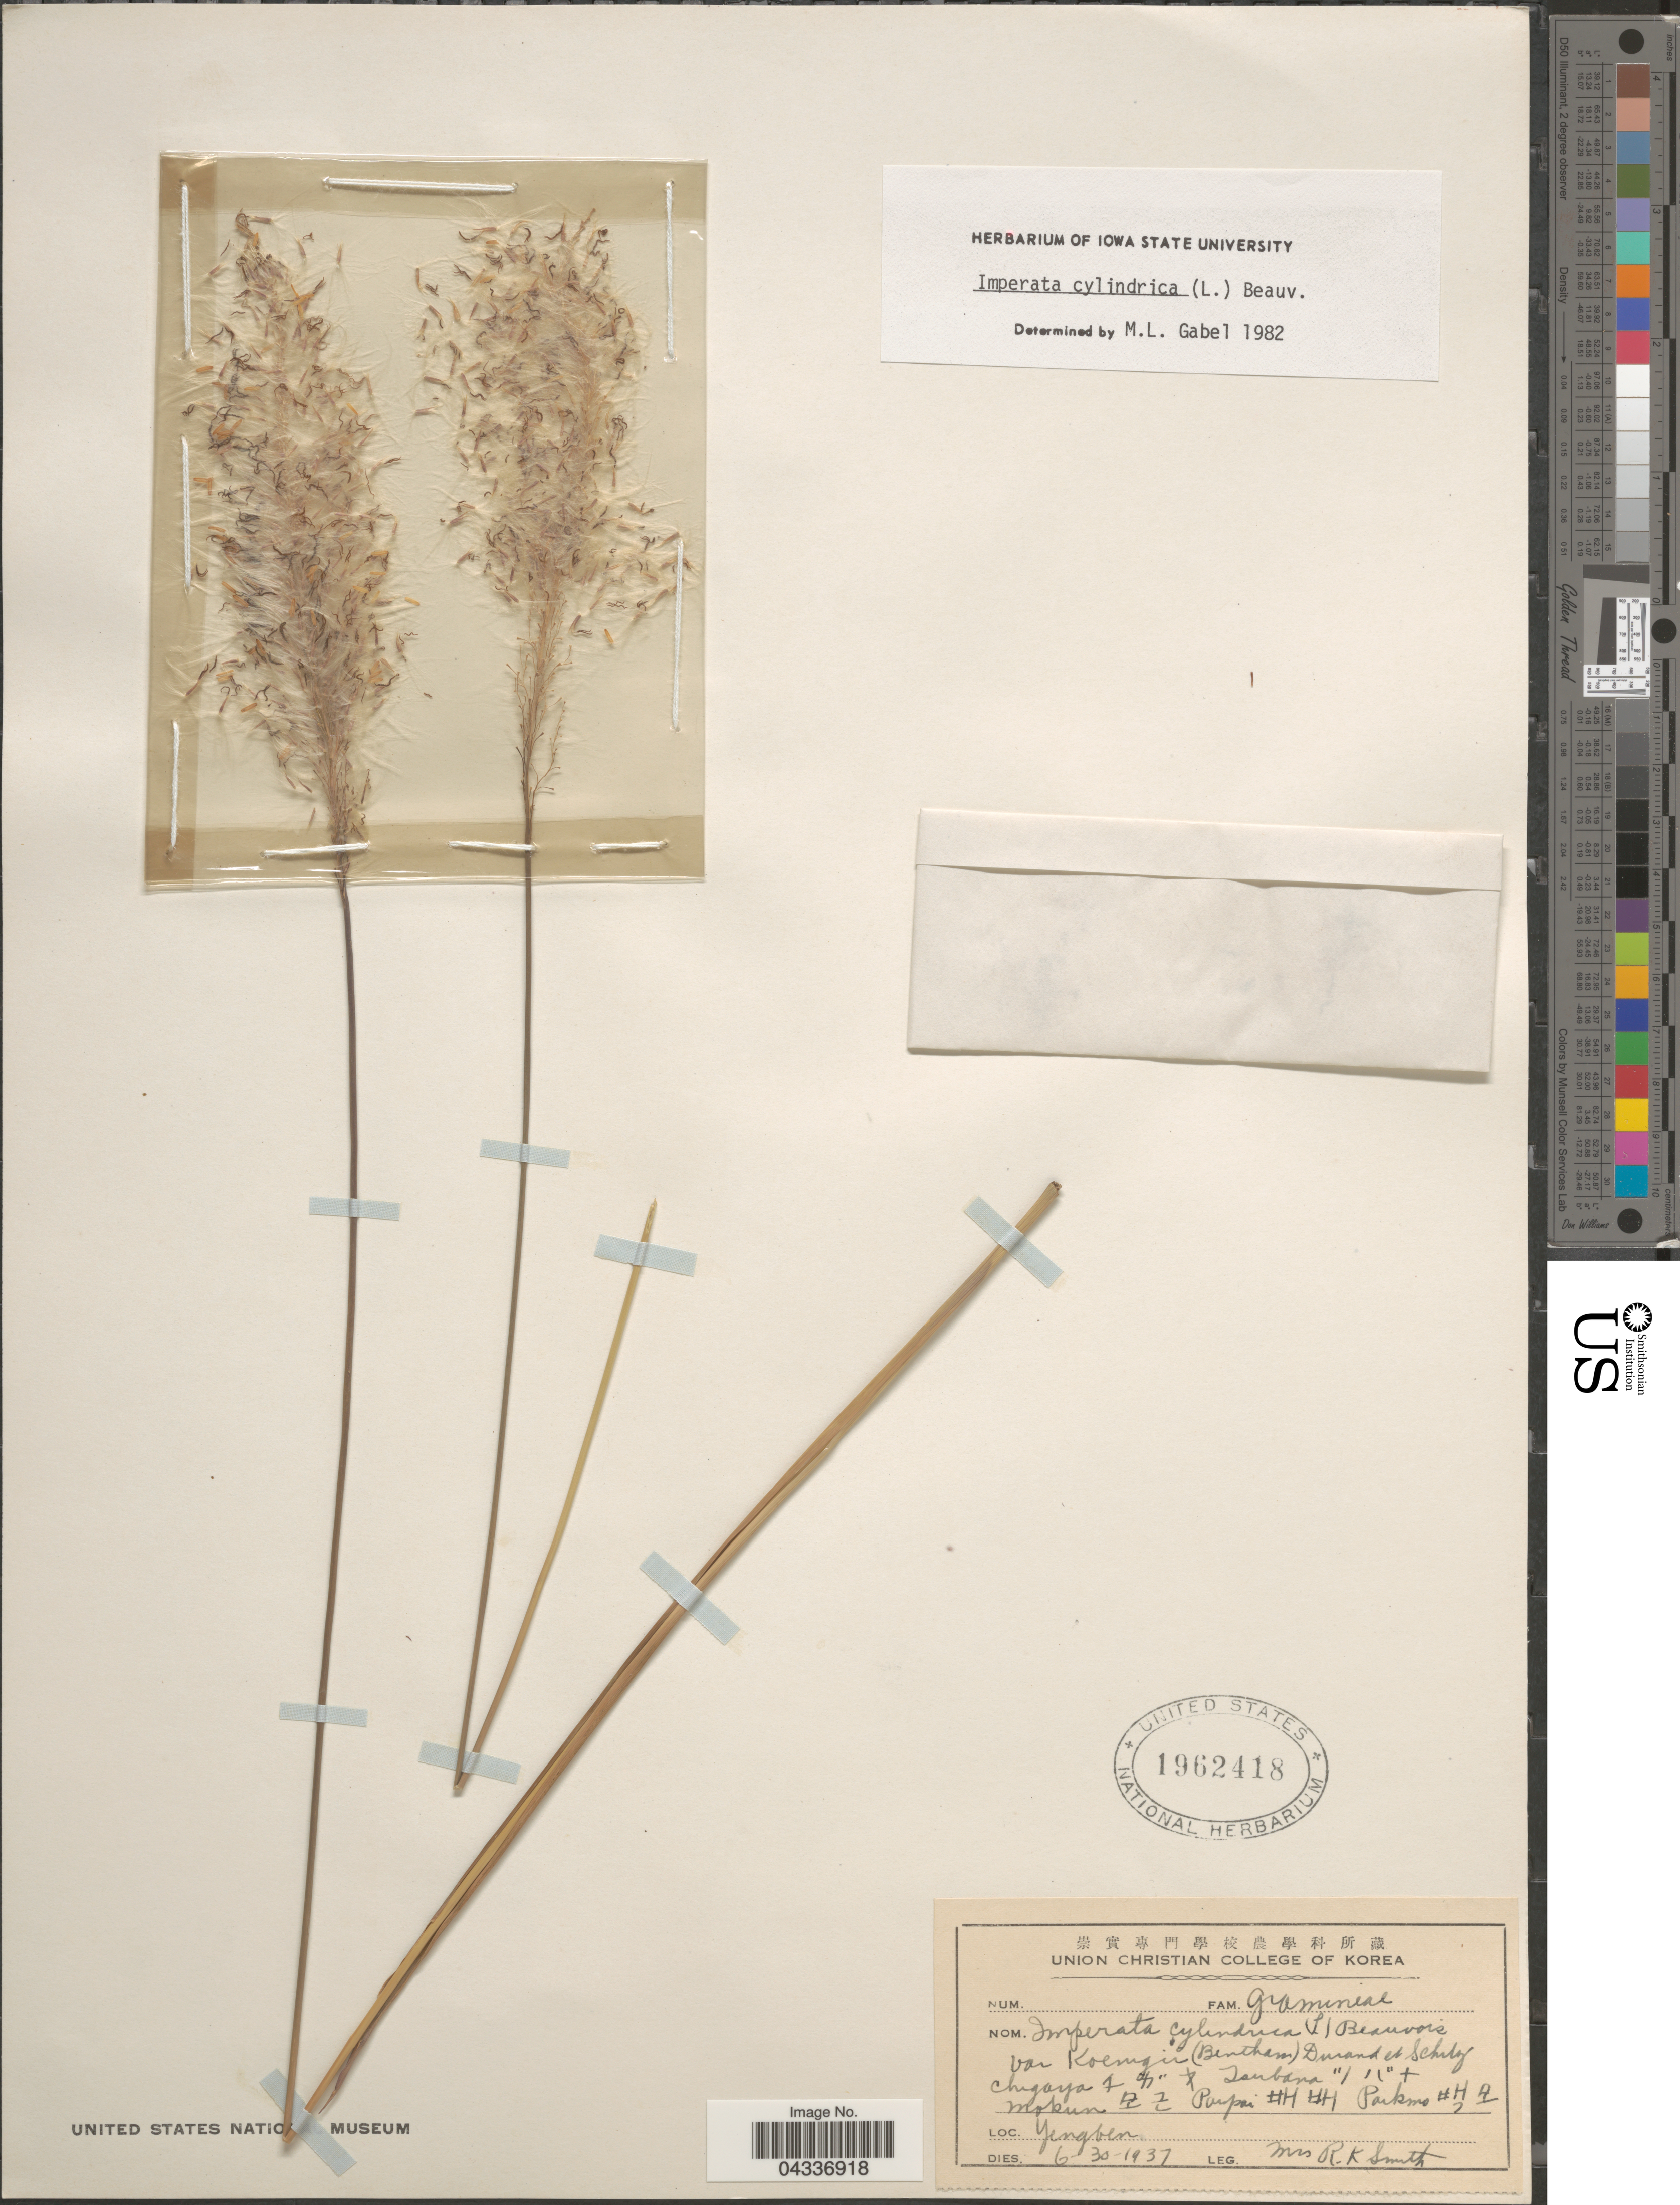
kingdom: Plantae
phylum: Tracheophyta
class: Liliopsida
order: Poales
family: Poaceae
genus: Imperata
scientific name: Imperata cylindrica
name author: (L.) P. Beauv.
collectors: Mrs. R. K. Smith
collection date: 1937-06-30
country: North Korea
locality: Yengben.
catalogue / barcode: US 1962418